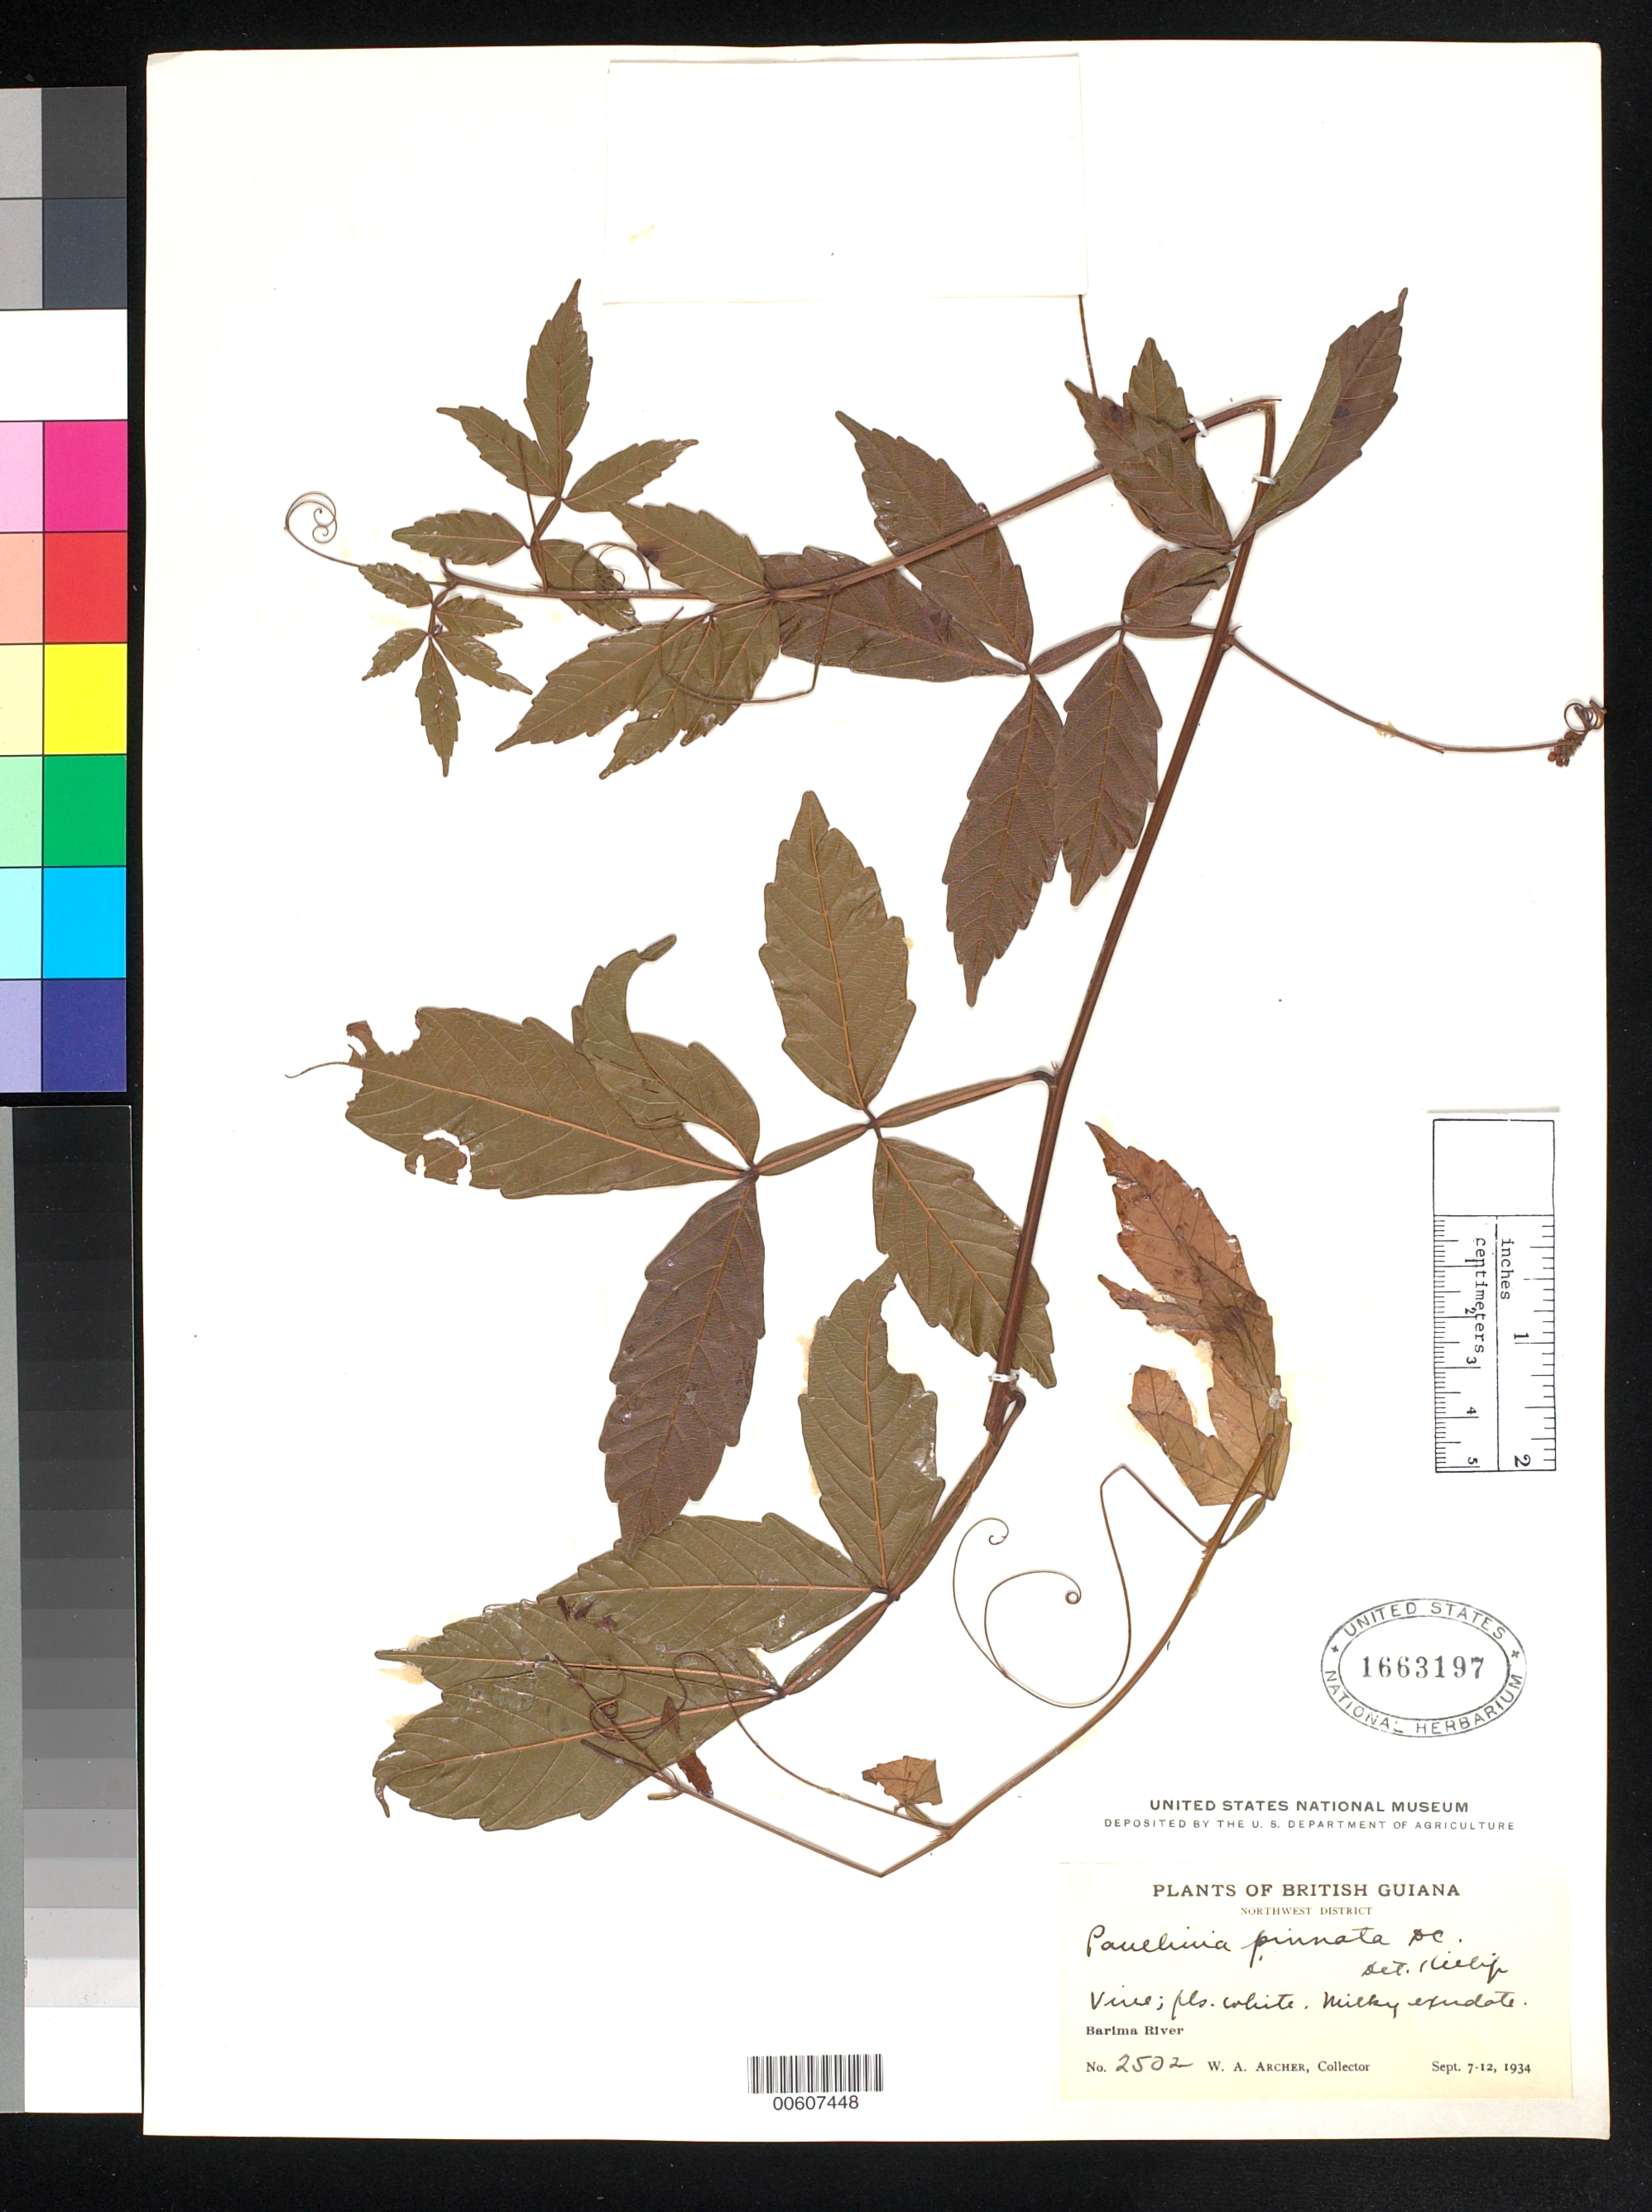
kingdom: Plantae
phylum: Tracheophyta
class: Magnoliopsida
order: Sapindales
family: Sapindaceae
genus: Paullinia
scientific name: Paullinia pinnata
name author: L.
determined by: Killip, Ellsworth P.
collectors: W. A. Archer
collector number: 2502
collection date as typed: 7-Sep-34 to 12-Sep-34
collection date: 1934-09-07/1934-09-12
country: Guyana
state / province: Barima-Waini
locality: Barima R., NW District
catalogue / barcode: US 1663197